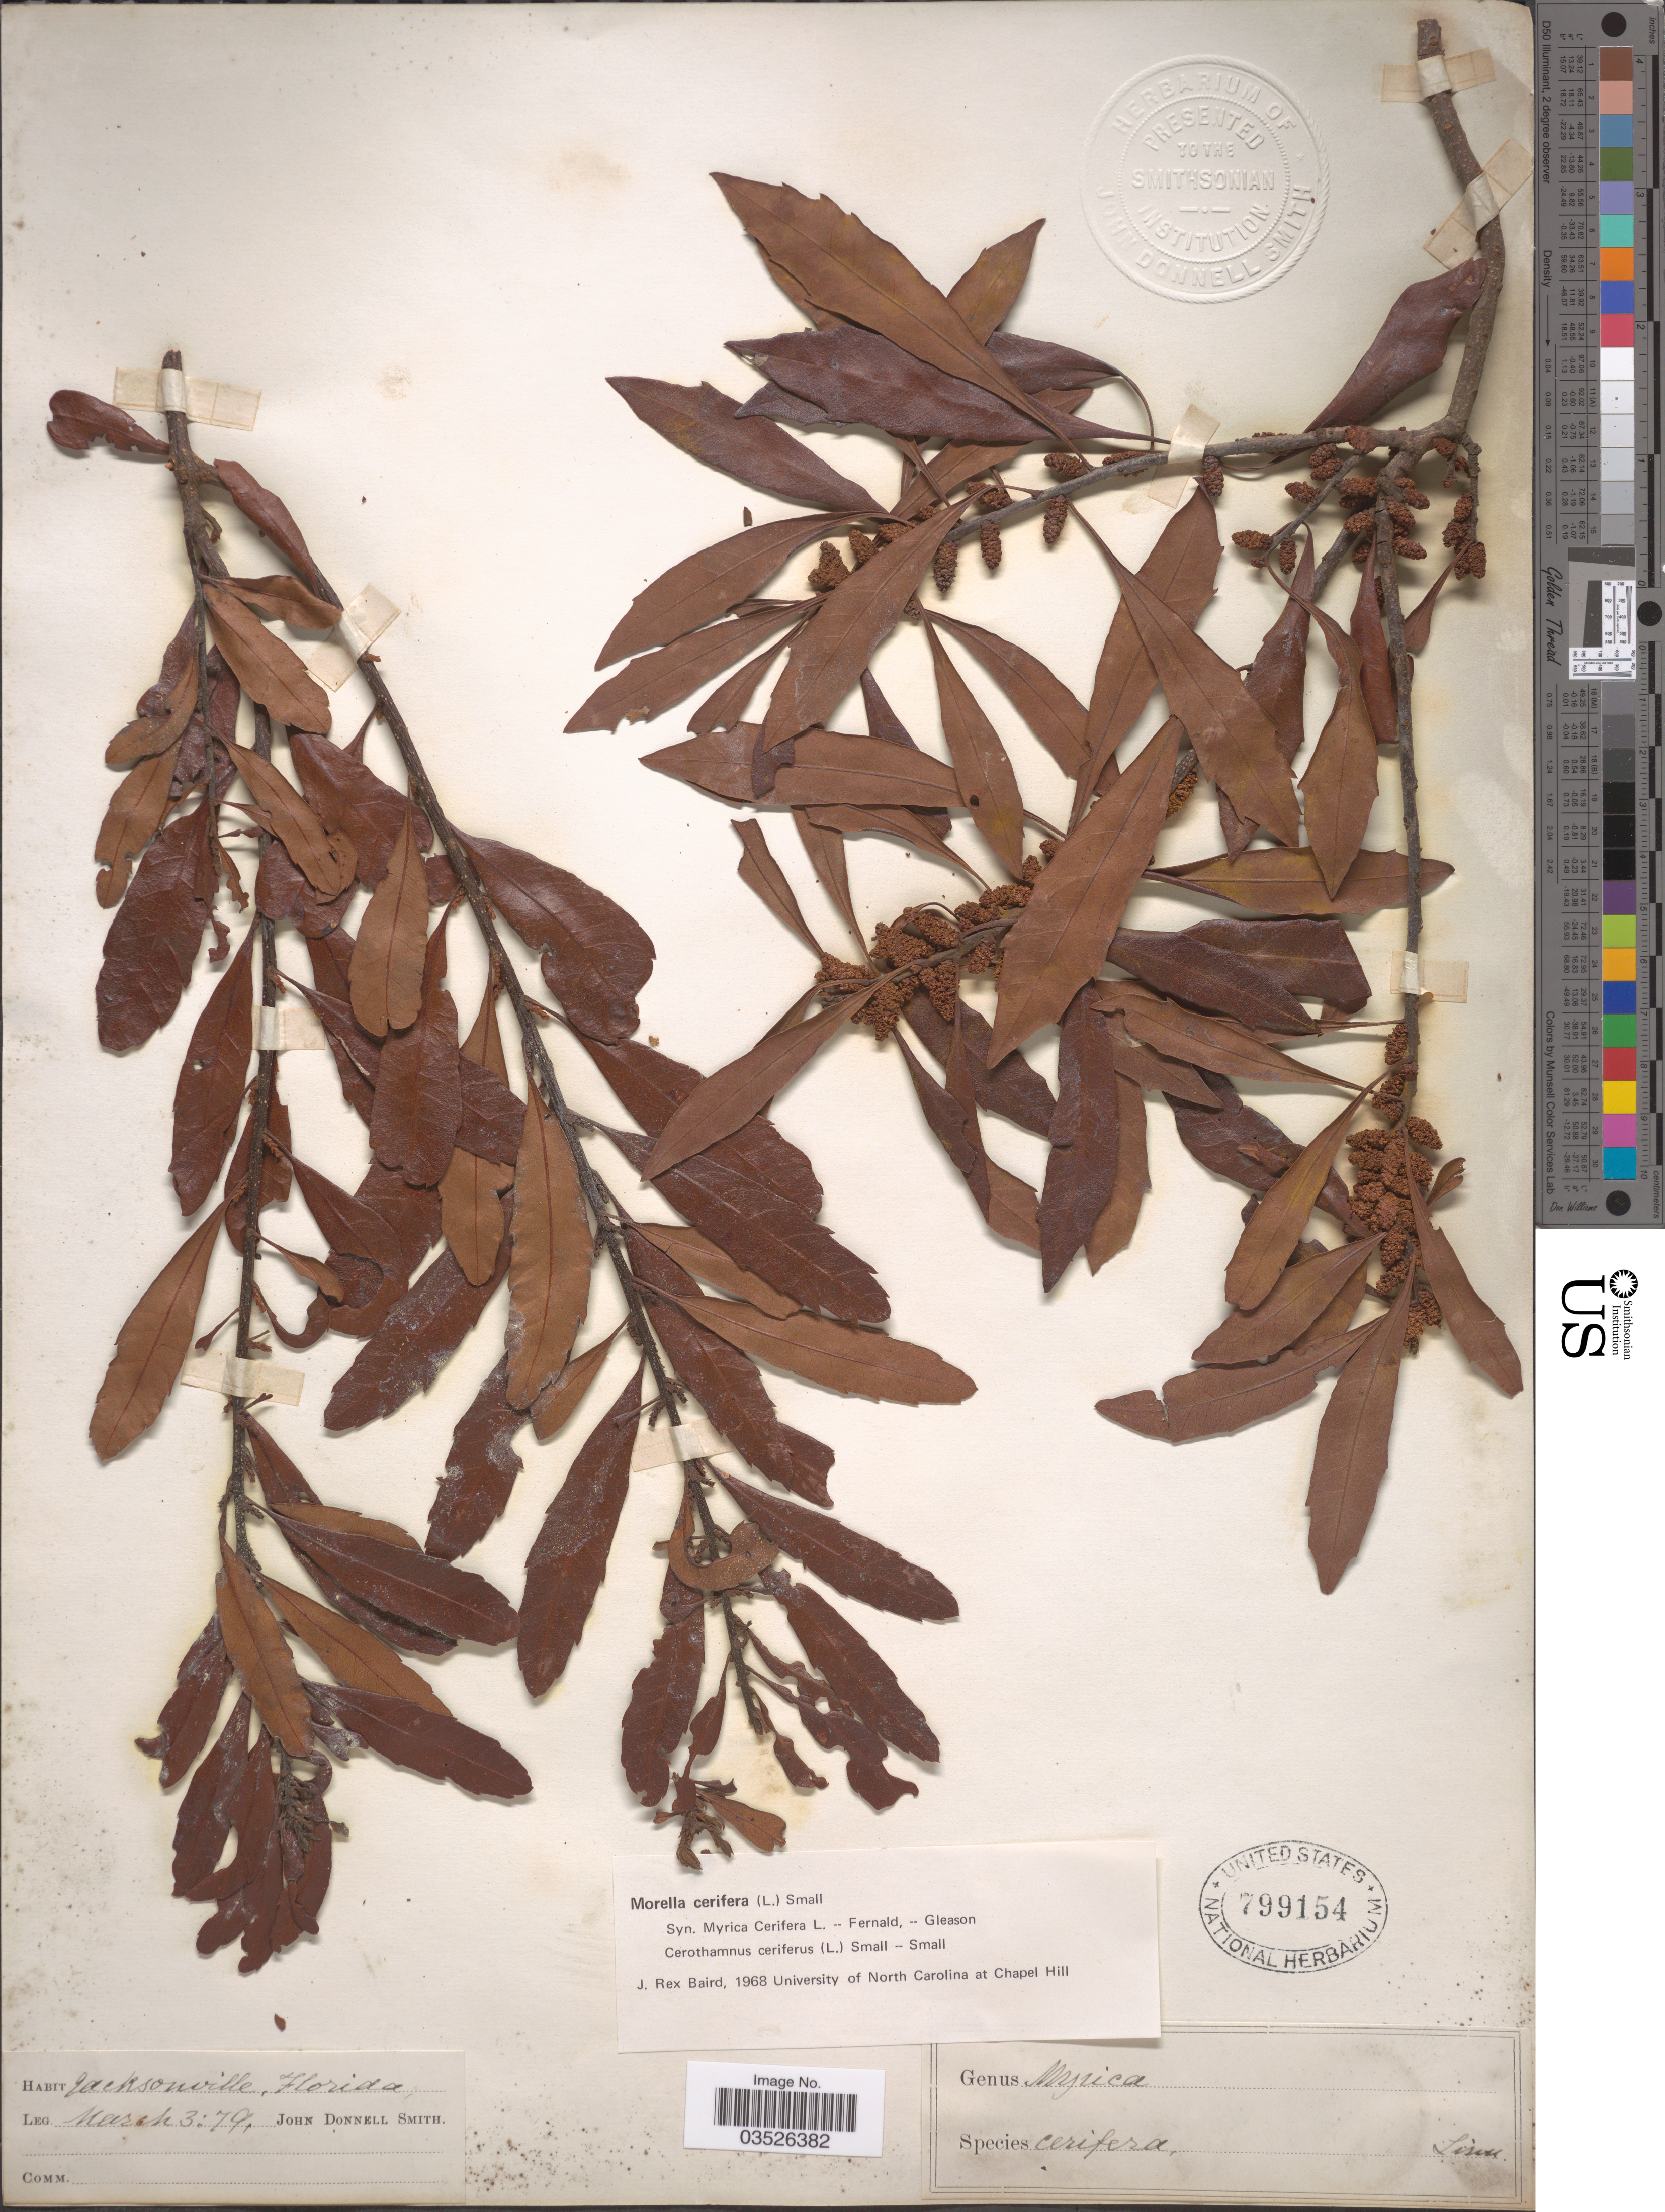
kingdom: Plantae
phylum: Tracheophyta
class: Magnoliopsida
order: Fagales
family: Myricaceae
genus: Morella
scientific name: Morella cerifera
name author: (L.) Small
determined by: Baird, James Rex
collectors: J. Donnell Smith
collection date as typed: Transcribed d/m/y: 3/3/79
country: United States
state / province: Florida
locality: Jacksonville.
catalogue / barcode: US 799154